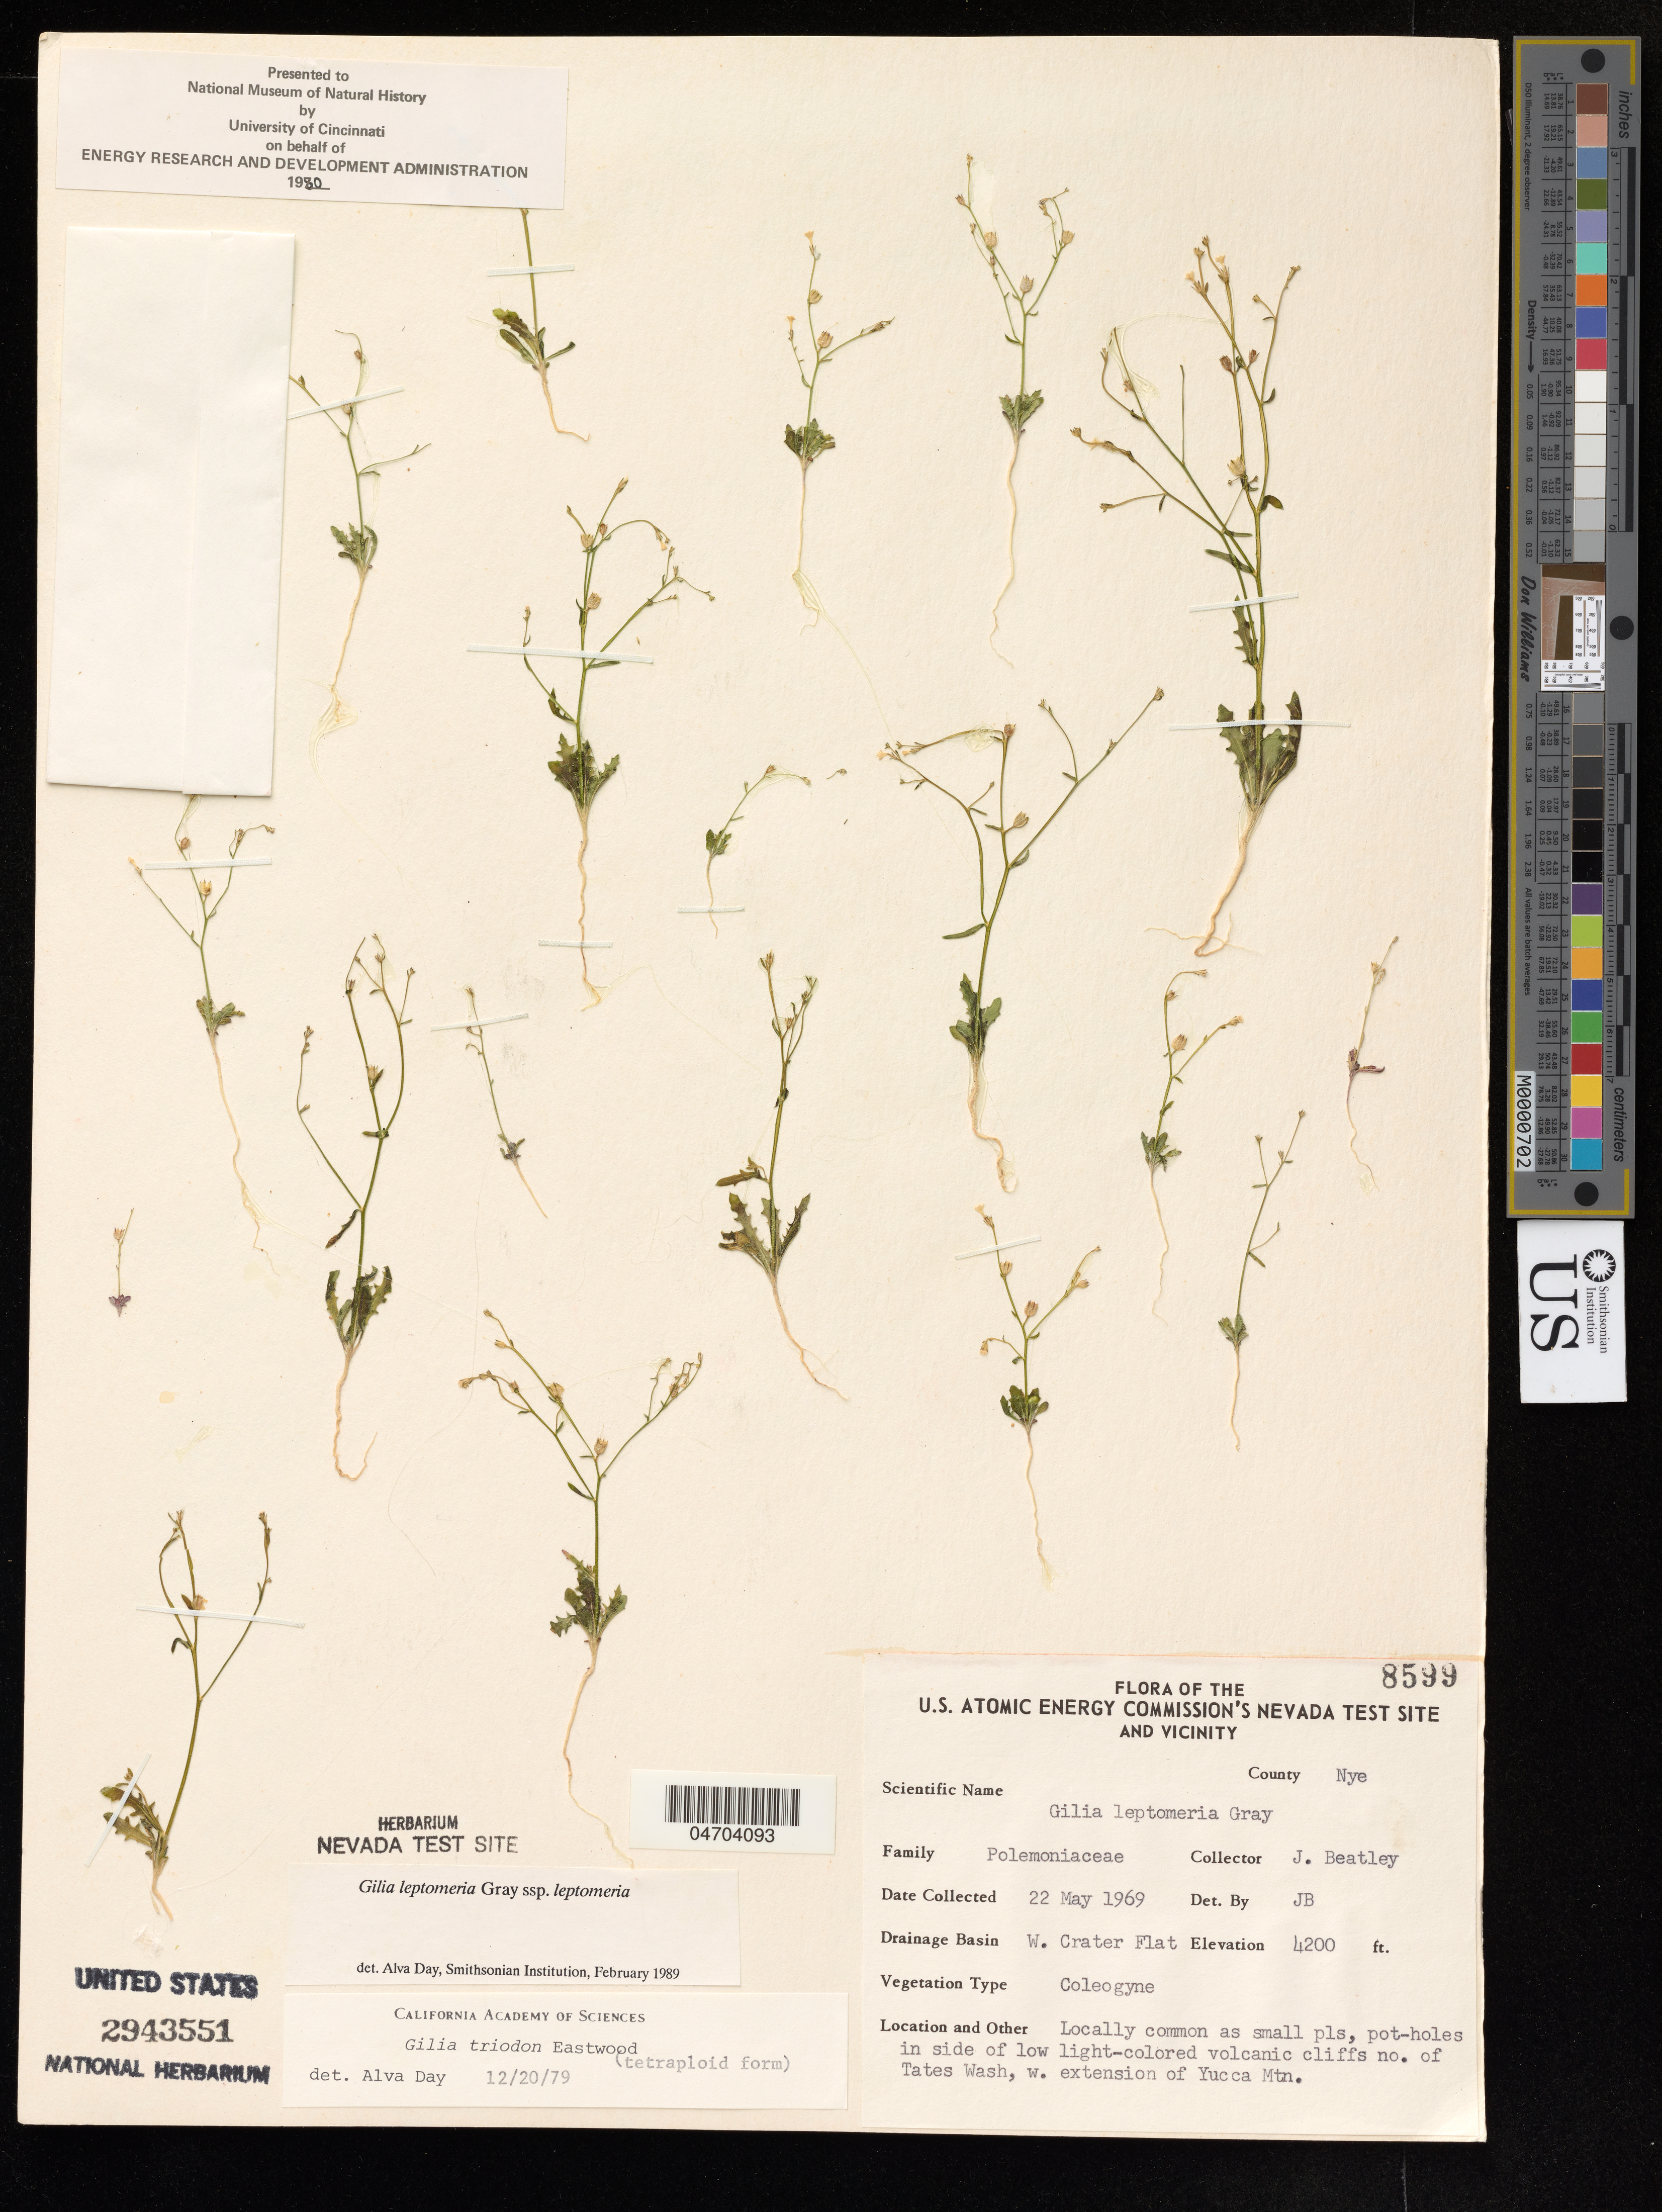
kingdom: Plantae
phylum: Tracheophyta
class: Magnoliopsida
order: Ericales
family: Polemoniaceae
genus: Aliciella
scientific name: Aliciella leptomeria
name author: (A. Gray) J.M. Porter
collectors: J. Beatly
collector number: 8599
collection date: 1969-05-22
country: United States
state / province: Nevada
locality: Nye. Drainage basin: W. Crater Flat. volcanic cliffs no. of Tates Wash, w. extension of Yucca Mtn.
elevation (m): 1280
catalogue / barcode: US 2943551